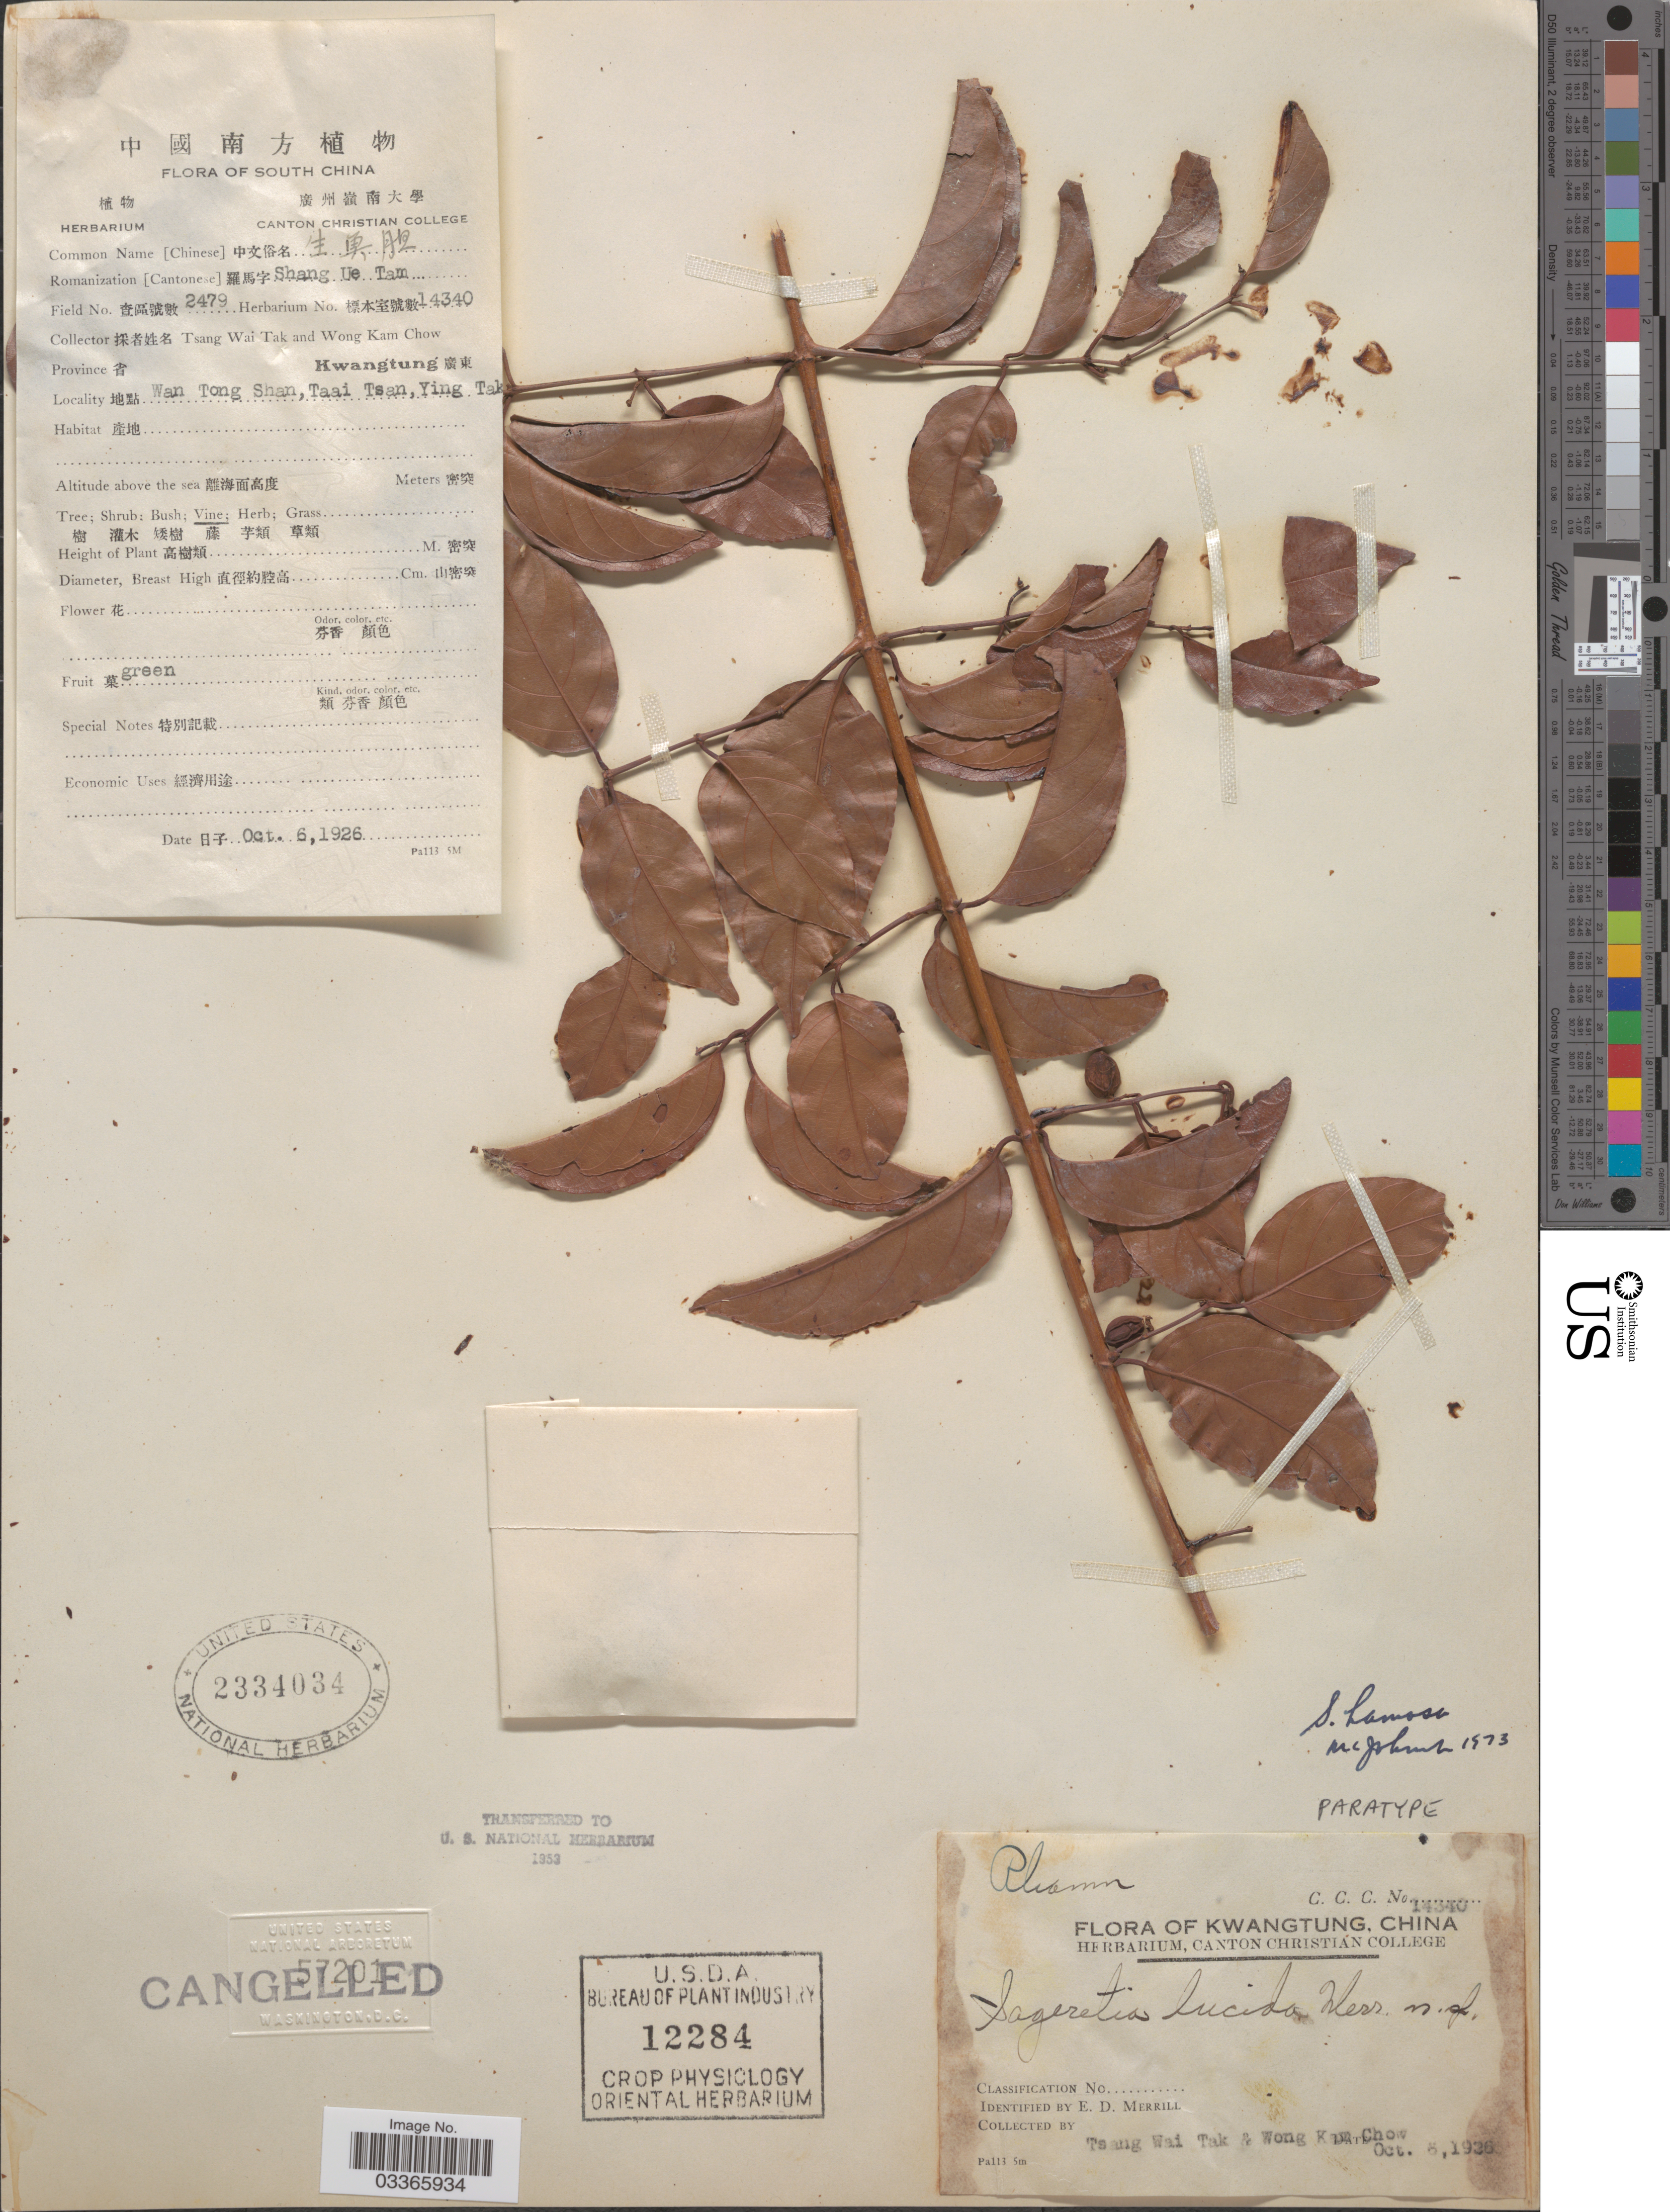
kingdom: Plantae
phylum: Tracheophyta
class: Magnoliopsida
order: Rosales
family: Rhamnaceae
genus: Sageretia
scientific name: Sageretia hamosa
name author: (Wall.) Brongn.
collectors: W. T. Tsang & W. Chow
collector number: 14340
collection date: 1926-10-06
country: China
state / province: Guangdong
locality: South China, Province Kwangtung X, Wan Tong Shan, Taai Tsan, Ying Tak.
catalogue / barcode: US 2334034